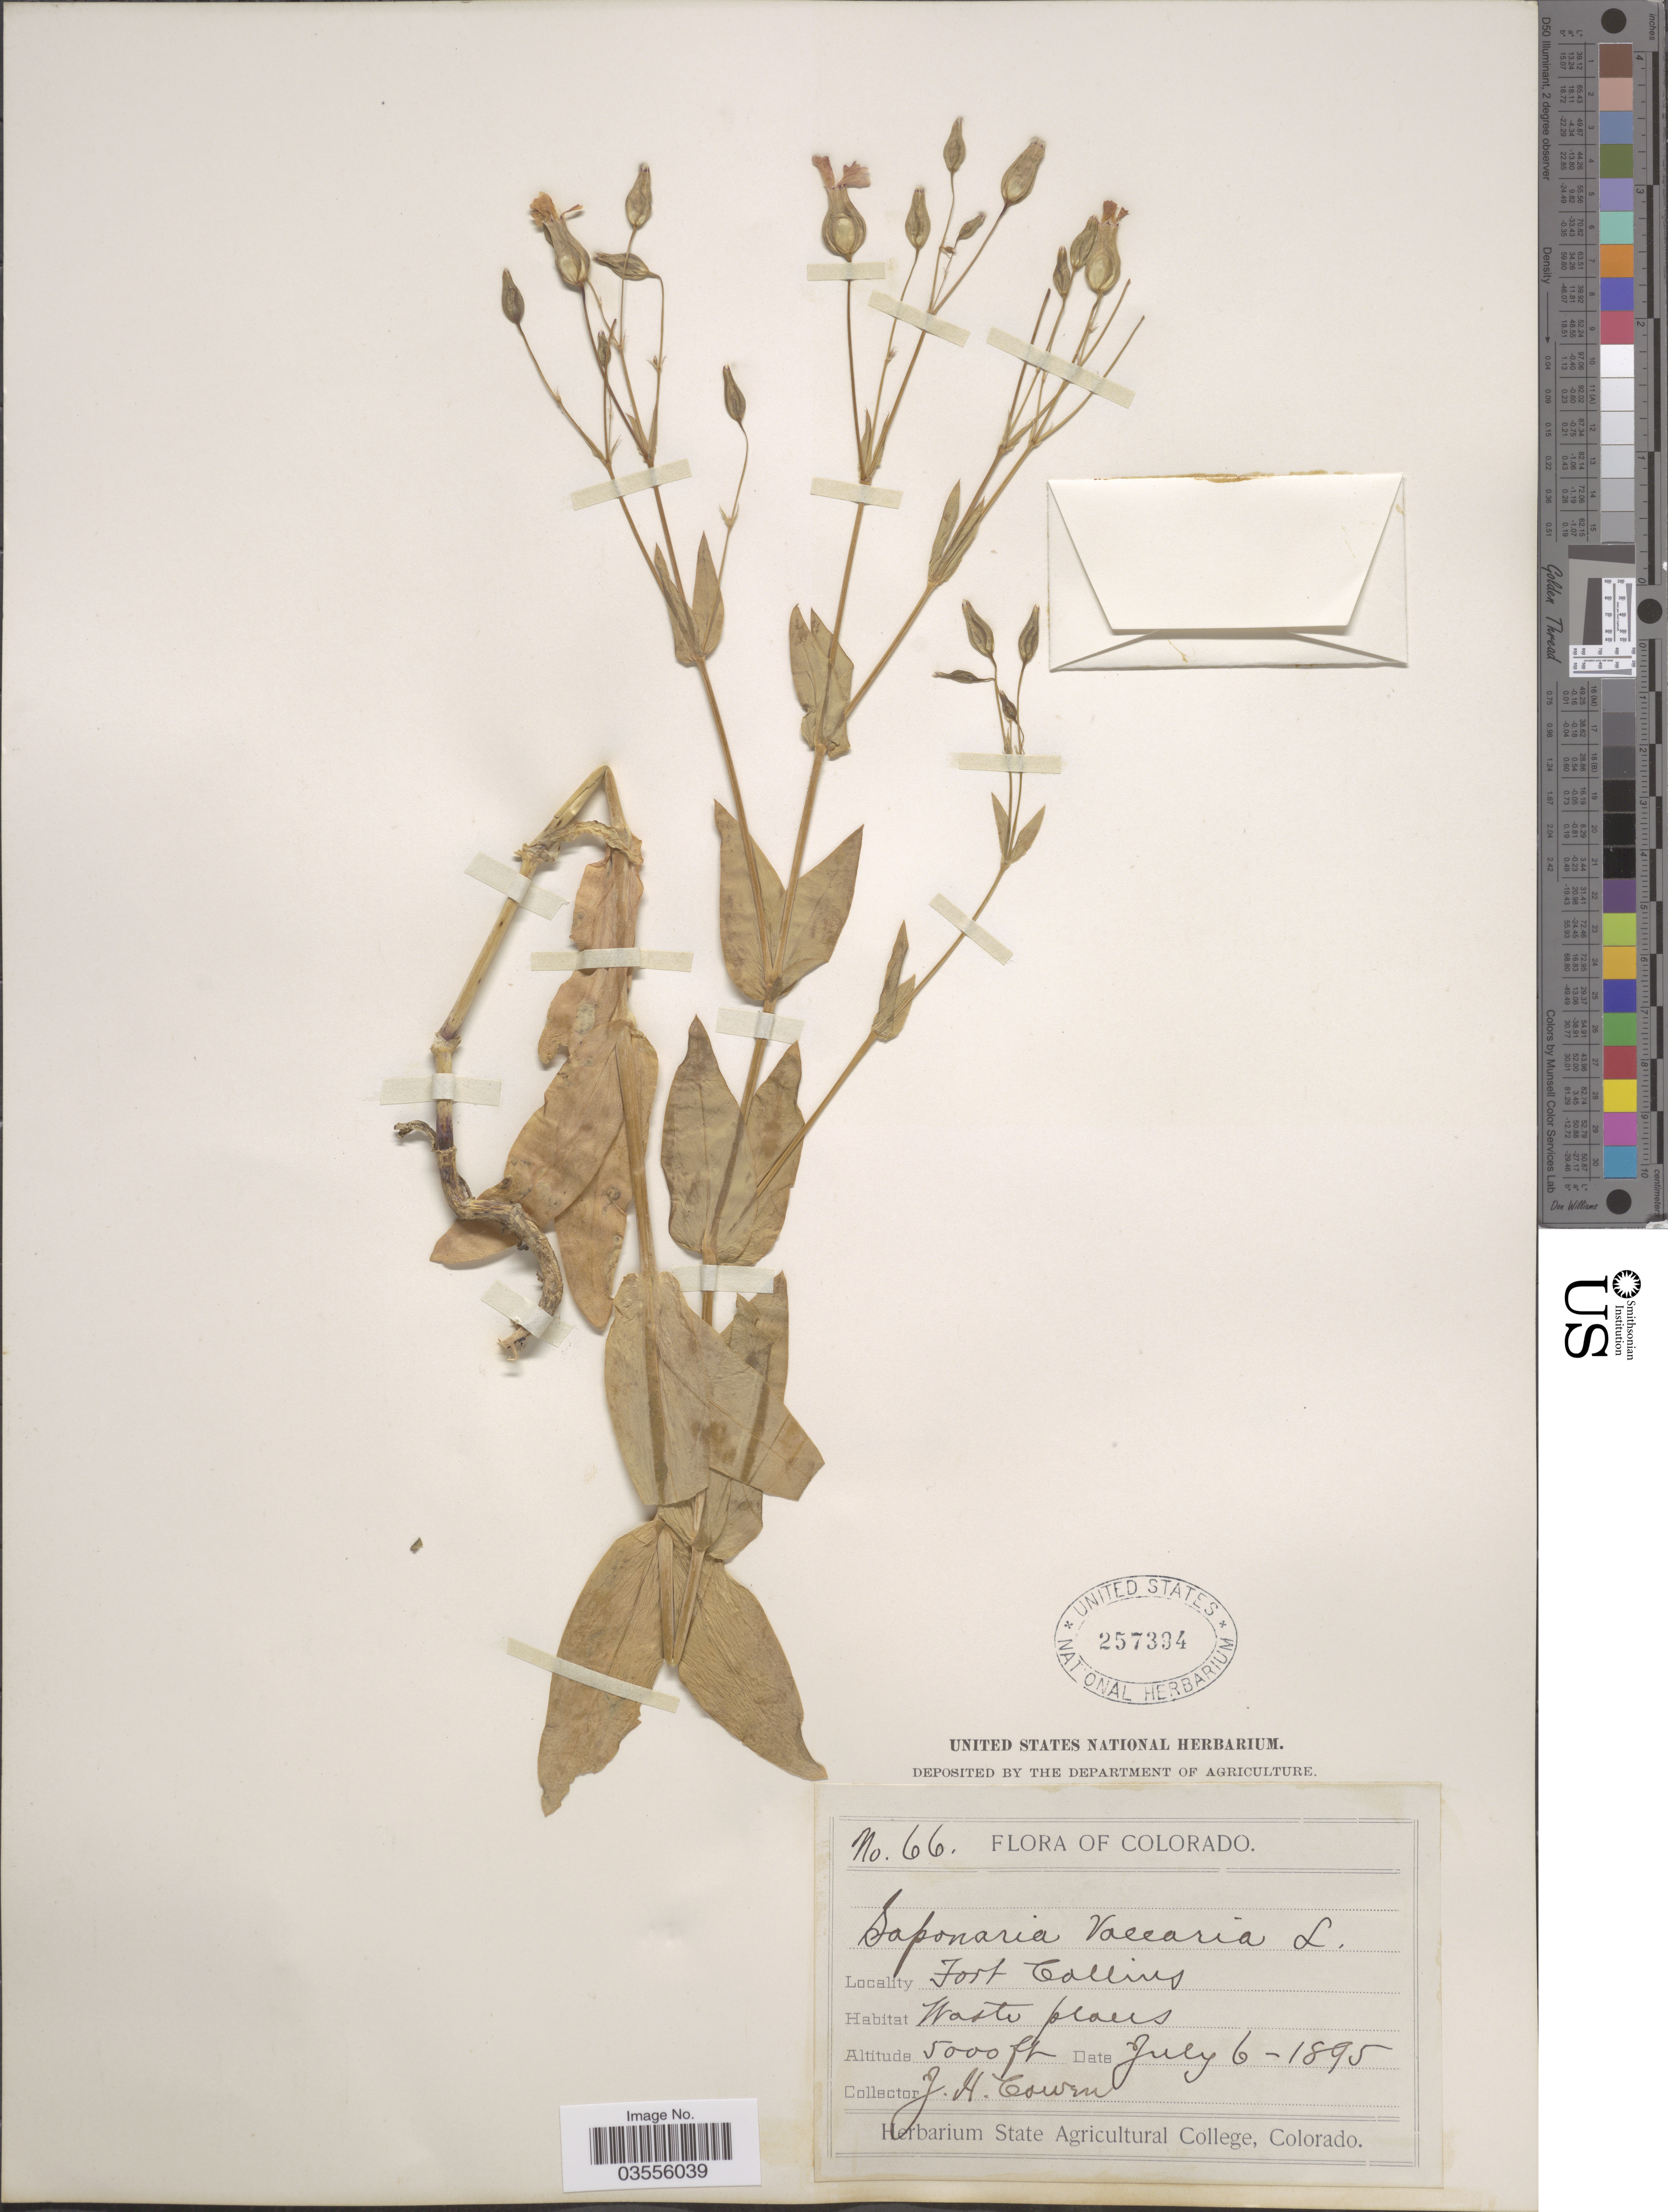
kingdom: Plantae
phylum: Tracheophyta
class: Magnoliopsida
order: Caryophyllales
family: Caryophyllaceae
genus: Gypsophila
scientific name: Gypsophila vaccaria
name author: (L.) Sm.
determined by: Strong, M. T., (US), Smithsonian Institution - National Museum of Natural History (UNITED STATES)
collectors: J. H. Cowen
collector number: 66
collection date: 1895-07-06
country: United States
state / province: Colorado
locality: Fort Collins.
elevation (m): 1524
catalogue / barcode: US 257394